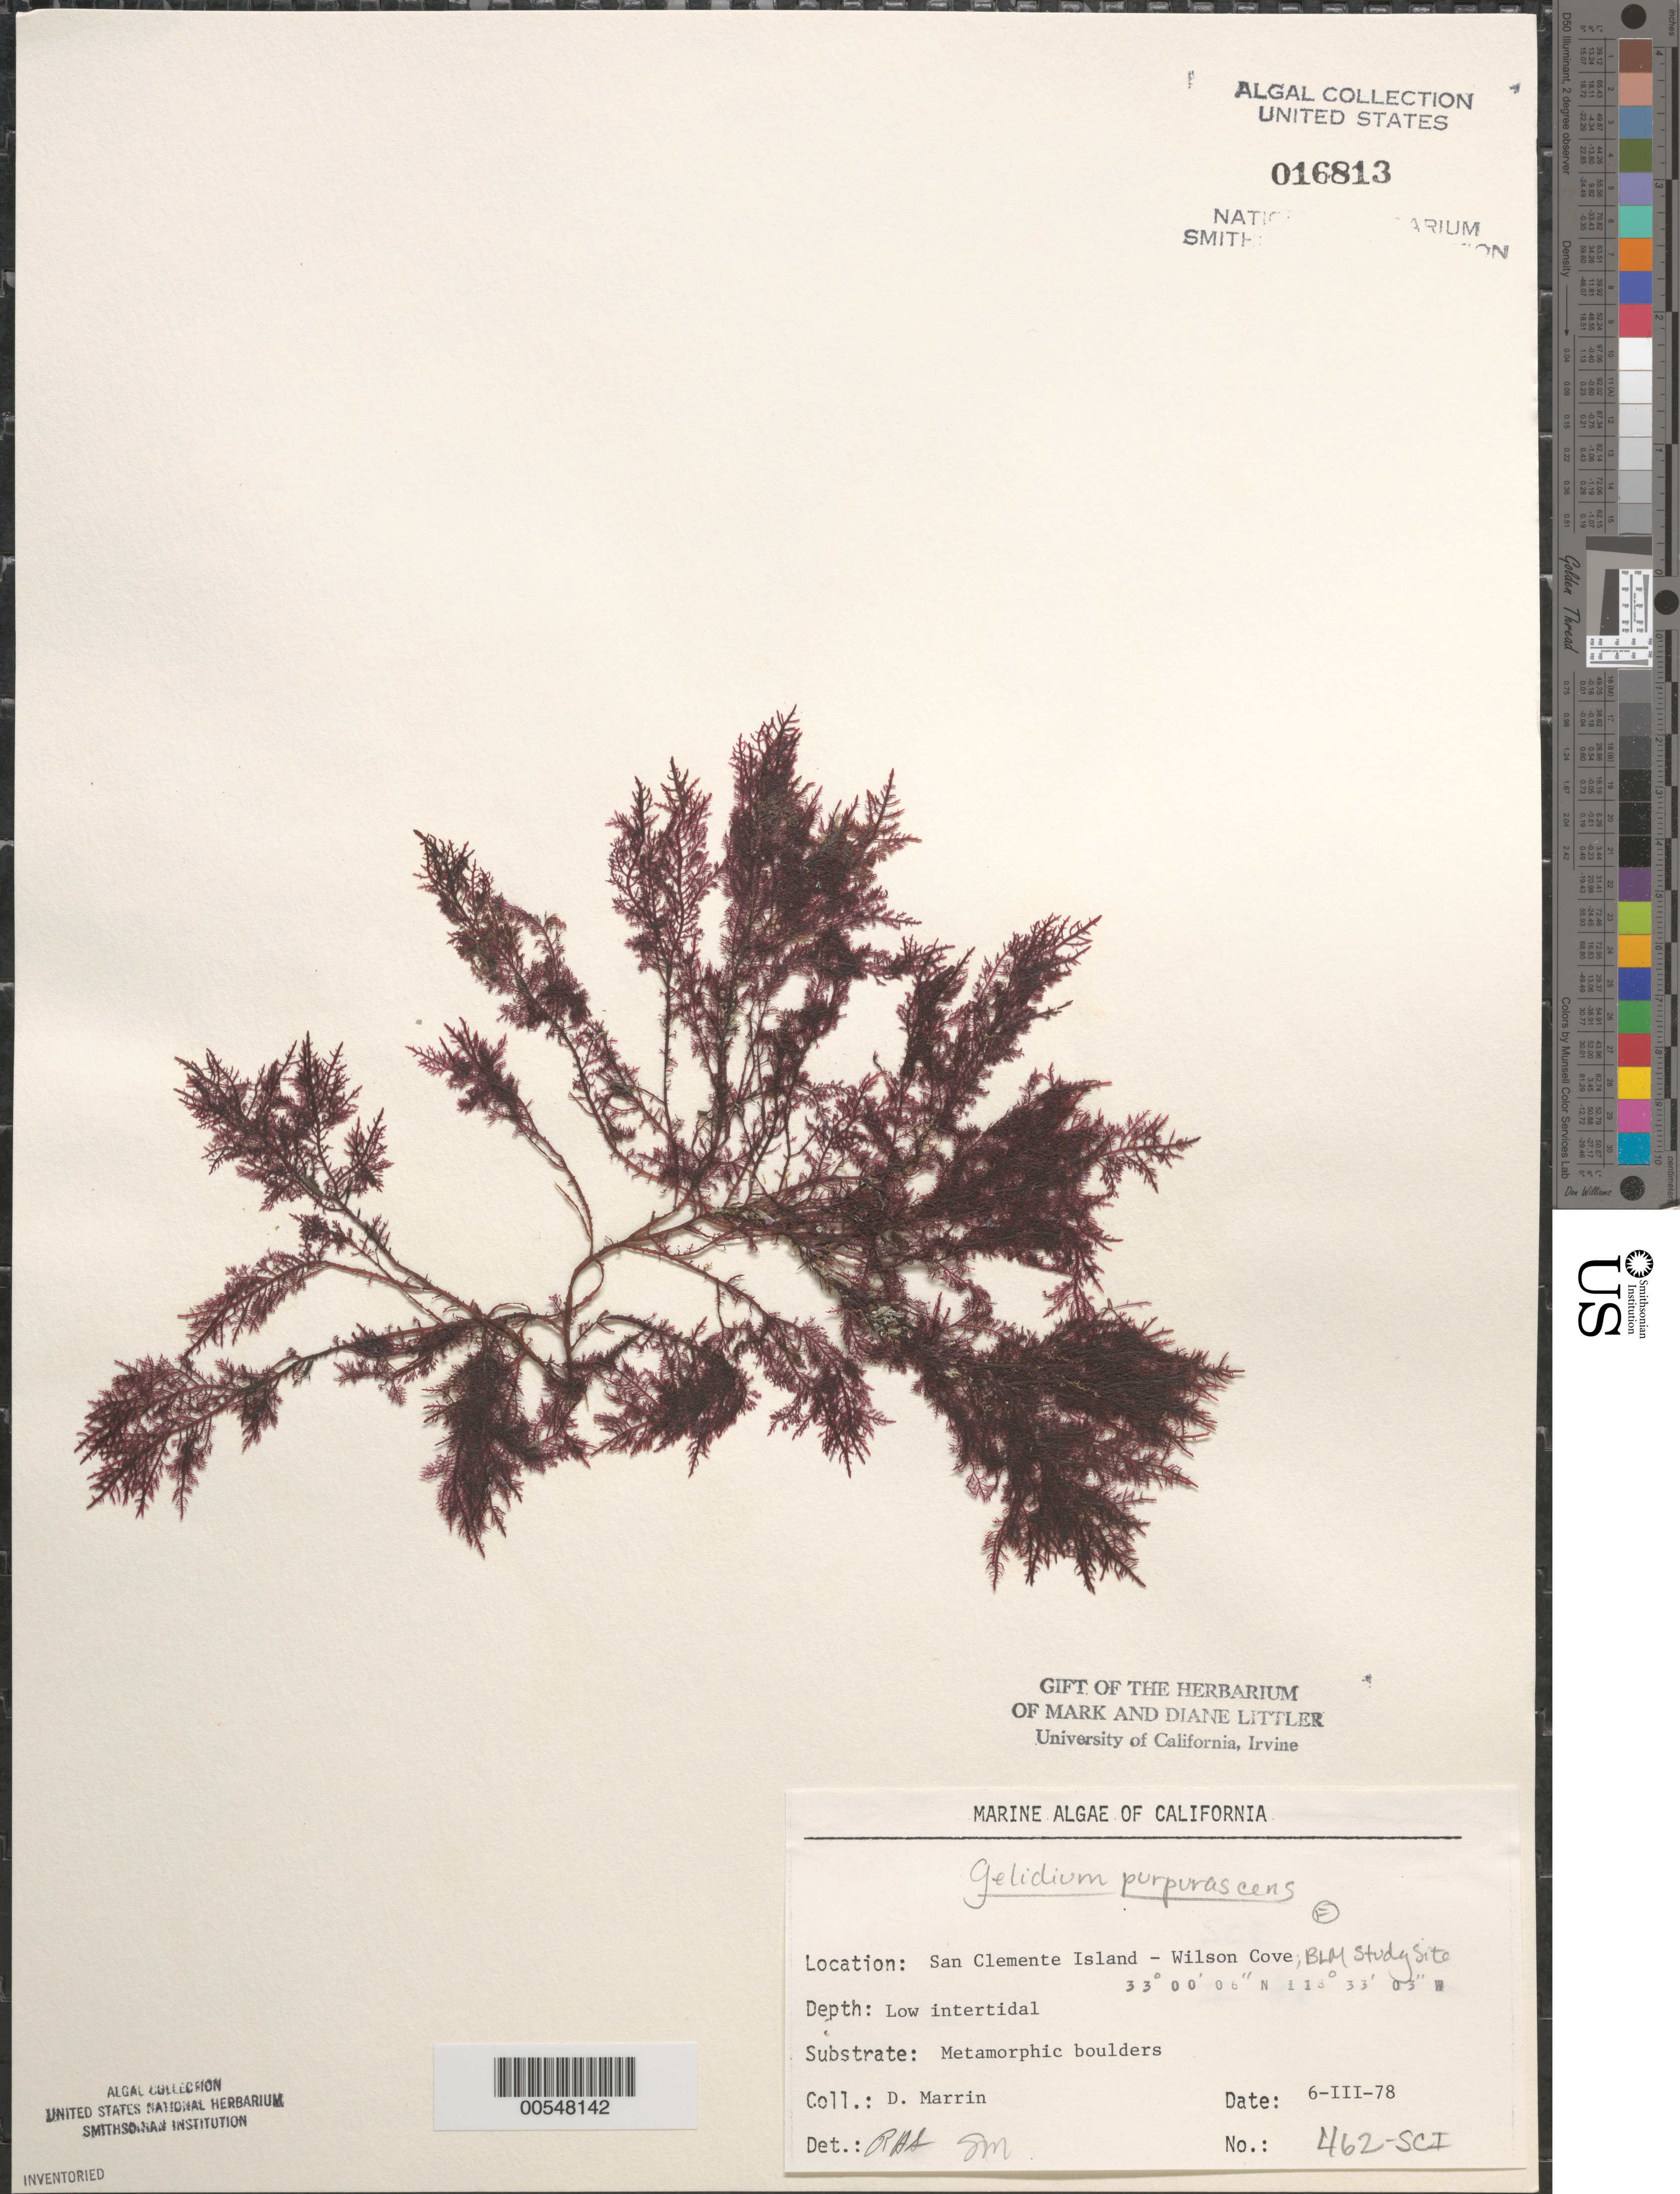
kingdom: Plantae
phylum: Rhodophyta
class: Florideophyceae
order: Gelidiales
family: Gelidiaceae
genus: Gelidium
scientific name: Gelidium purpurascens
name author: N.L. Gardner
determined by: Sims, Robert H.; Murray, S. N.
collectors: D. Marrin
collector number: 462-sci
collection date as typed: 06 Mar 1978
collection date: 1978-03-06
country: United States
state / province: California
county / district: Los Angeles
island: San Clemente Island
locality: Wilson Cove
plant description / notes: BLM-SOCALBIGHT Rocky Intertidal Survey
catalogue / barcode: US 16813